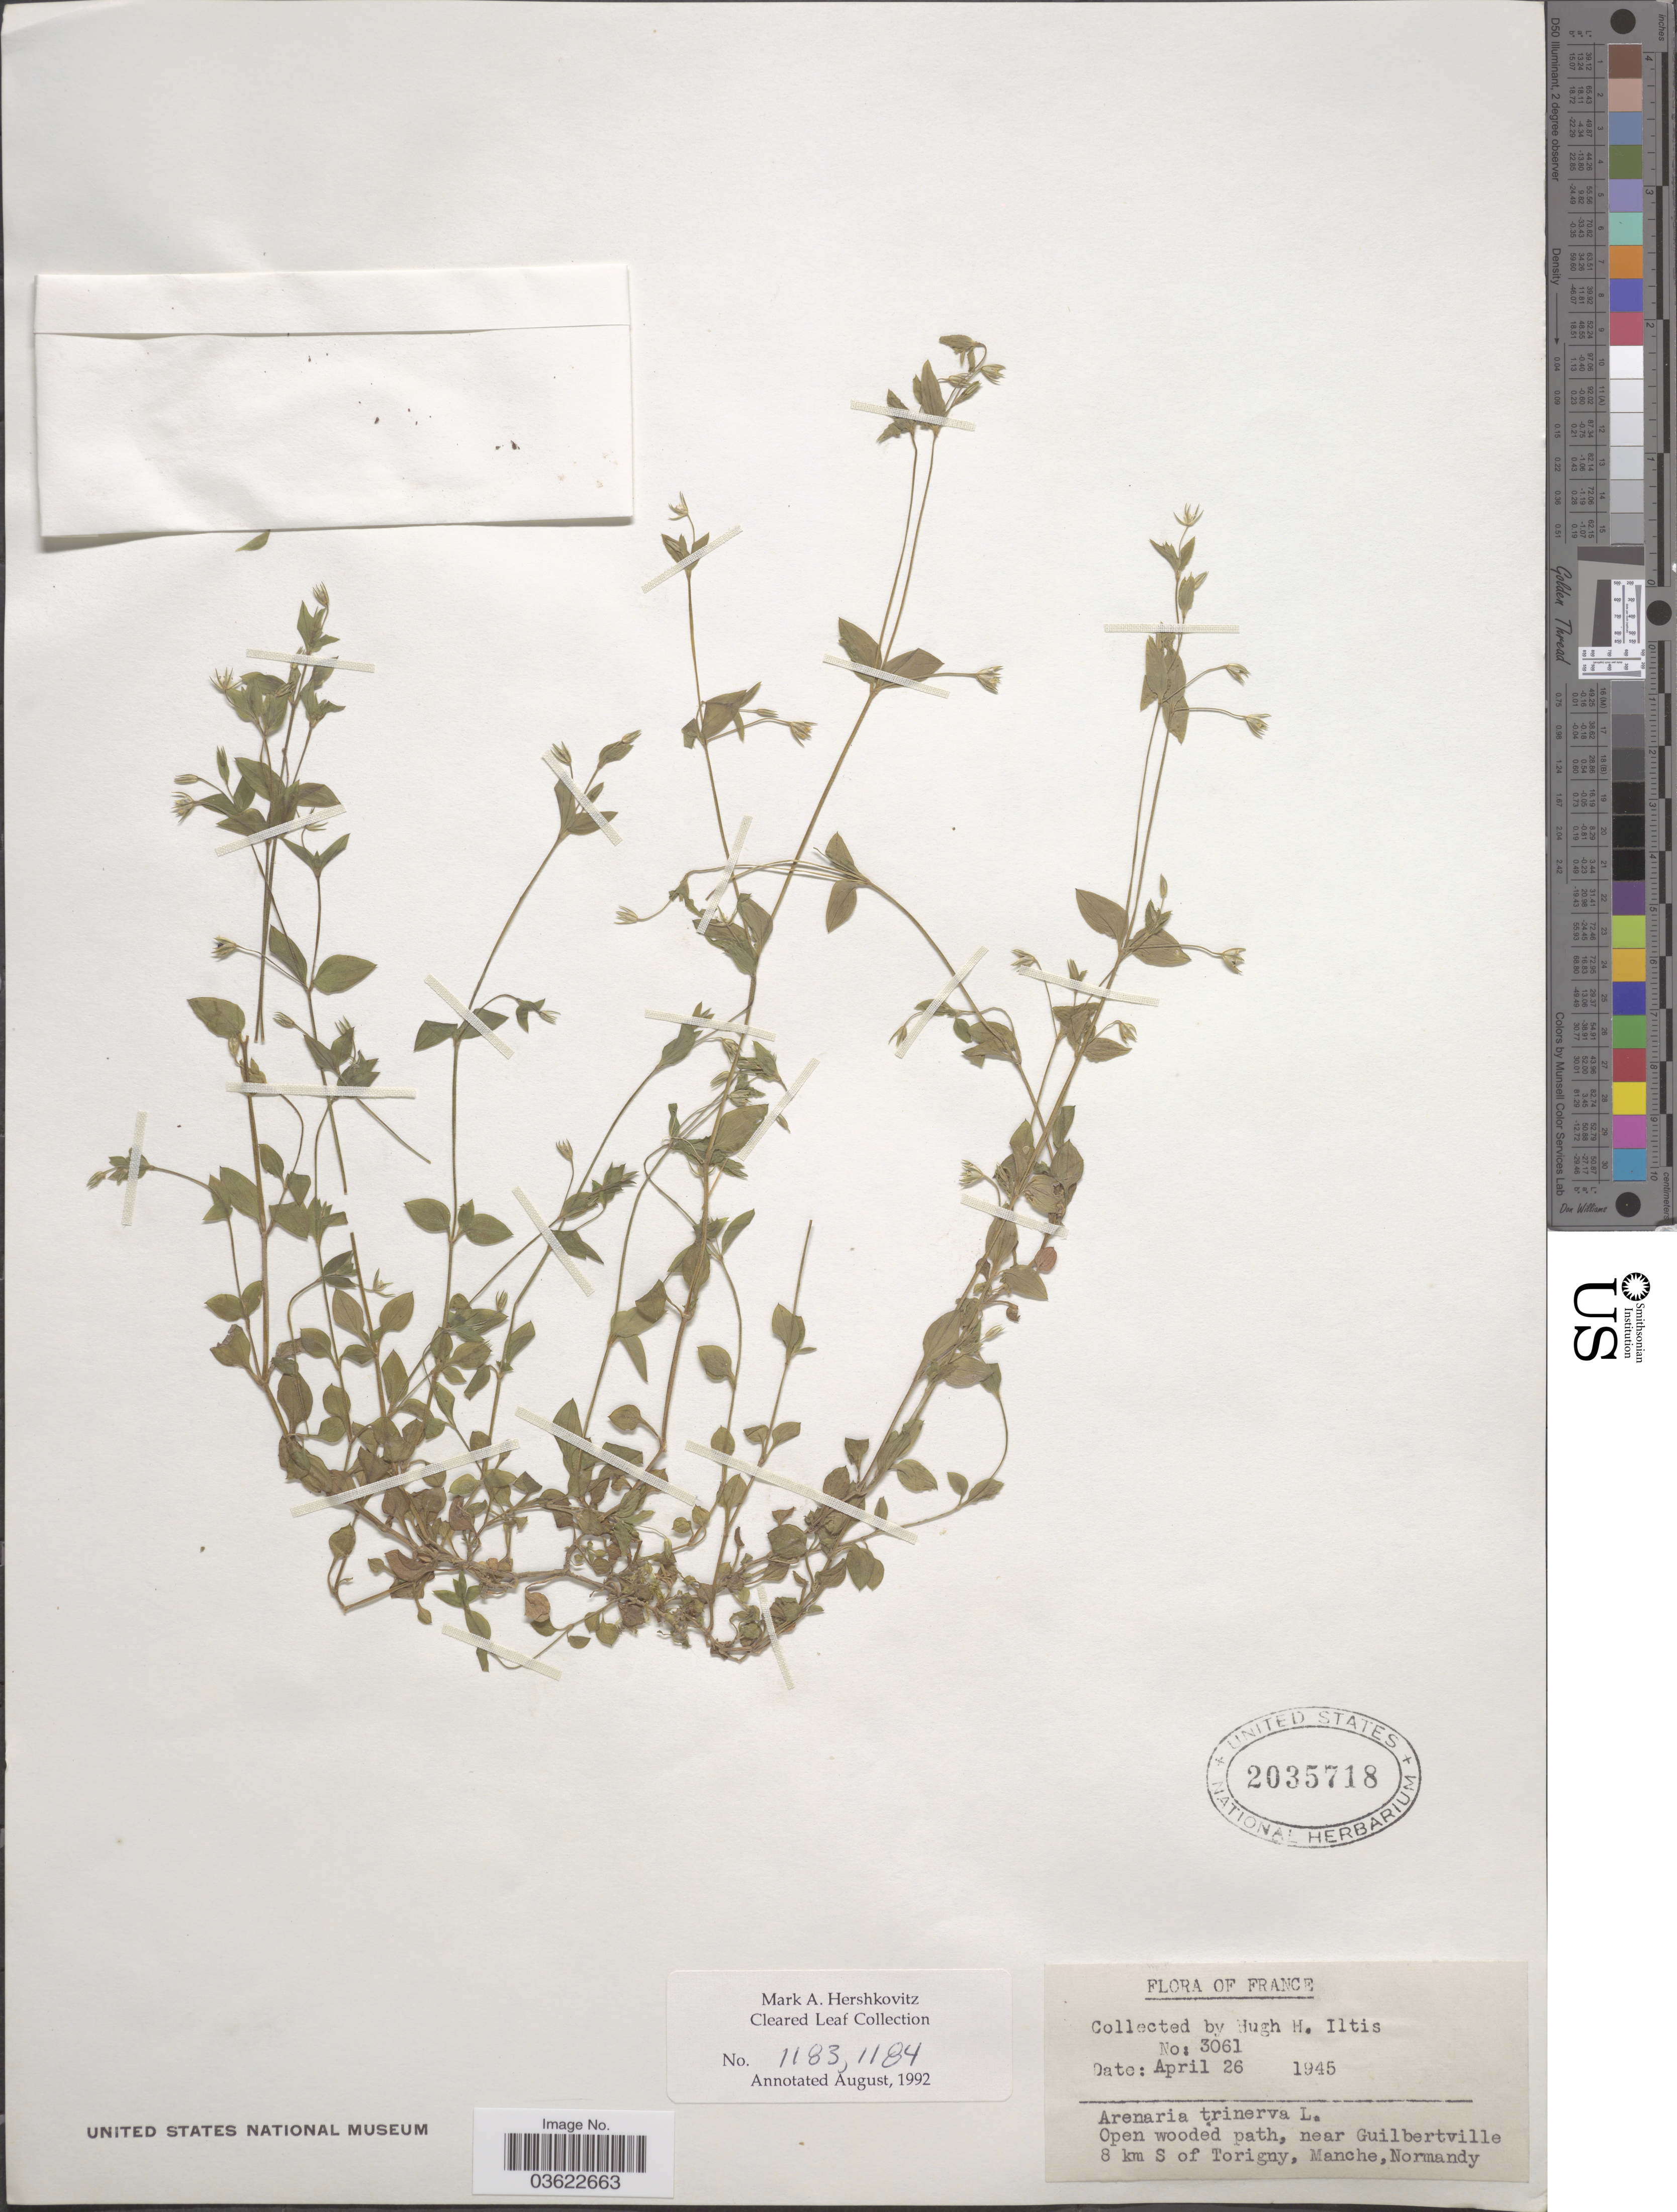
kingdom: Plantae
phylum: Tracheophyta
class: Magnoliopsida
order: Caryophyllales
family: Caryophyllaceae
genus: Arenaria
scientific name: Arenaria triflora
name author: L.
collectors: H. Iltis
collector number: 3061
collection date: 1945-04-26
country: France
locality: Open wooded path, near Guilbertville 8 km S of Torigny, Manche, Normandy.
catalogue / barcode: US 2035718